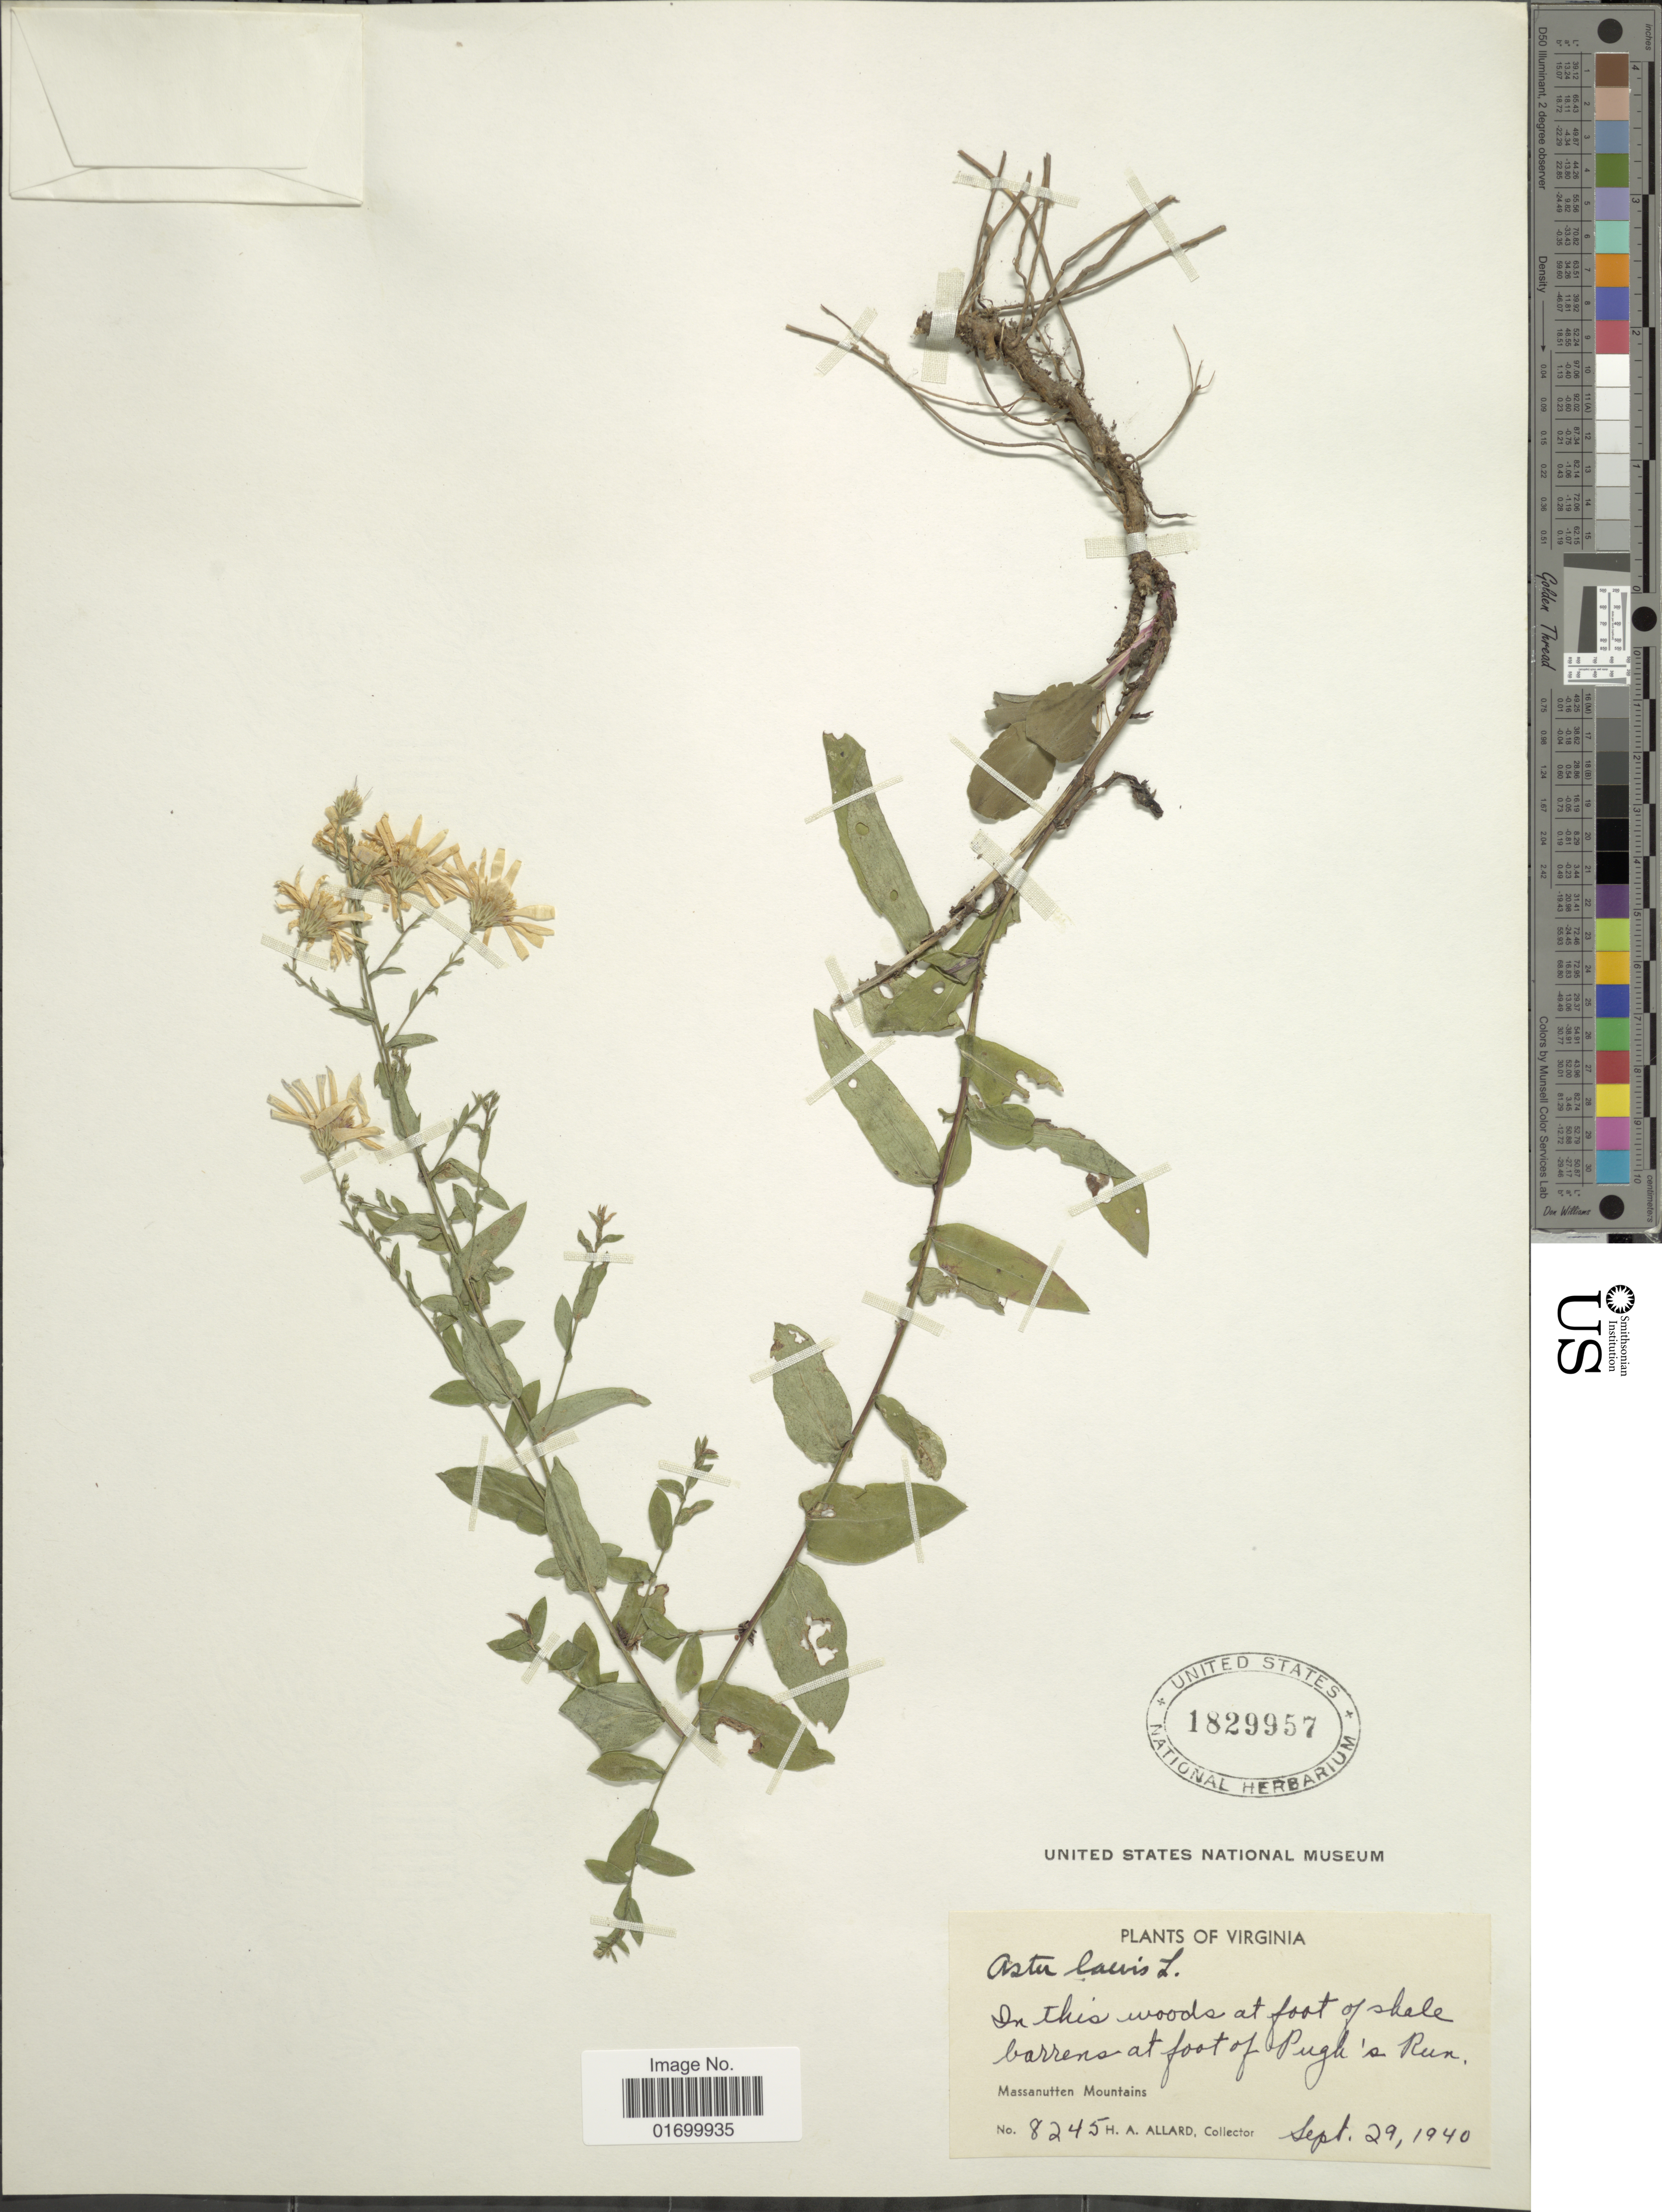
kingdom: Plantae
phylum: Tracheophyta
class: Magnoliopsida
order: Asterales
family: Asteraceae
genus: Symphyotrichum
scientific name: Symphyotrichum laeve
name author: (L.) Á. Löve & D. Löve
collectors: H. A. Allard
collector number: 8245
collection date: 1940-09-29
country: United States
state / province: Virginia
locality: On this woods at foot of shale barrens at foot of Pugh's Run, Massanutten Mountains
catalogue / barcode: US 1829957